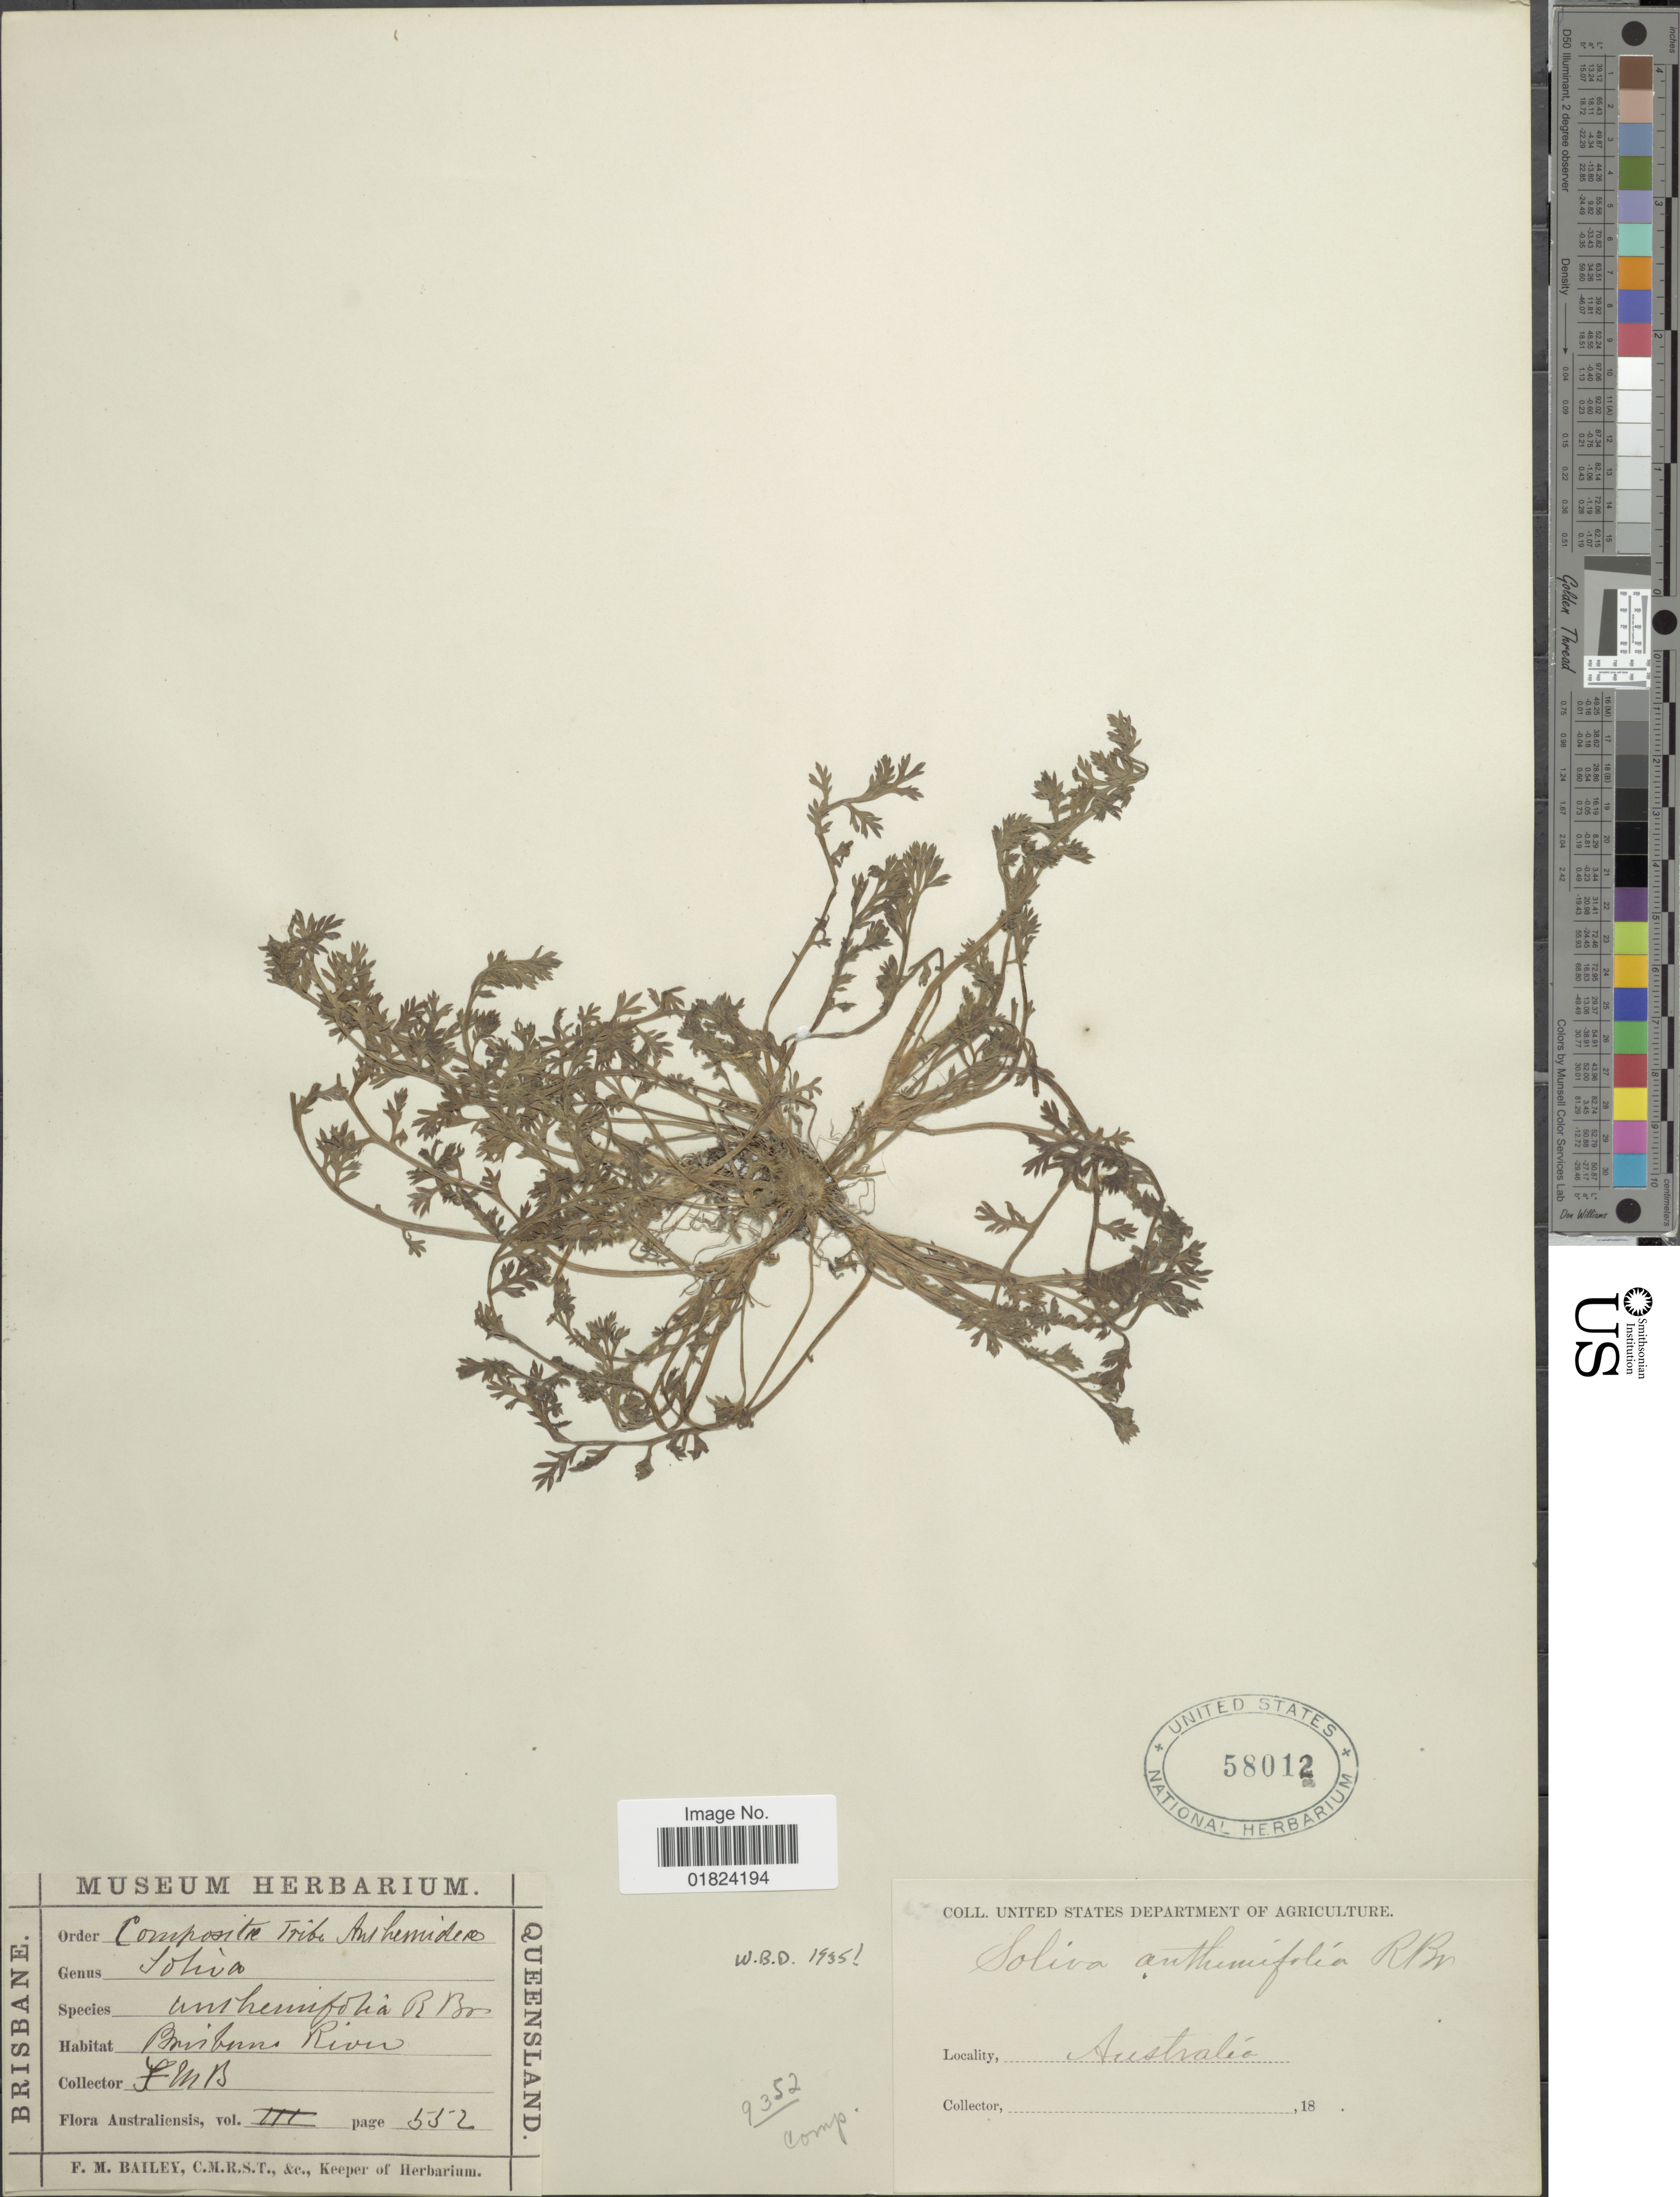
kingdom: Plantae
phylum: Tracheophyta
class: Magnoliopsida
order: Asterales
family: Asteraceae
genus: Soliva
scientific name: Soliva anthemifolia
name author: (Juss.) Sweet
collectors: F. M. Bailey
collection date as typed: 18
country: Australia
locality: Brisbane River.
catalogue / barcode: US 58012